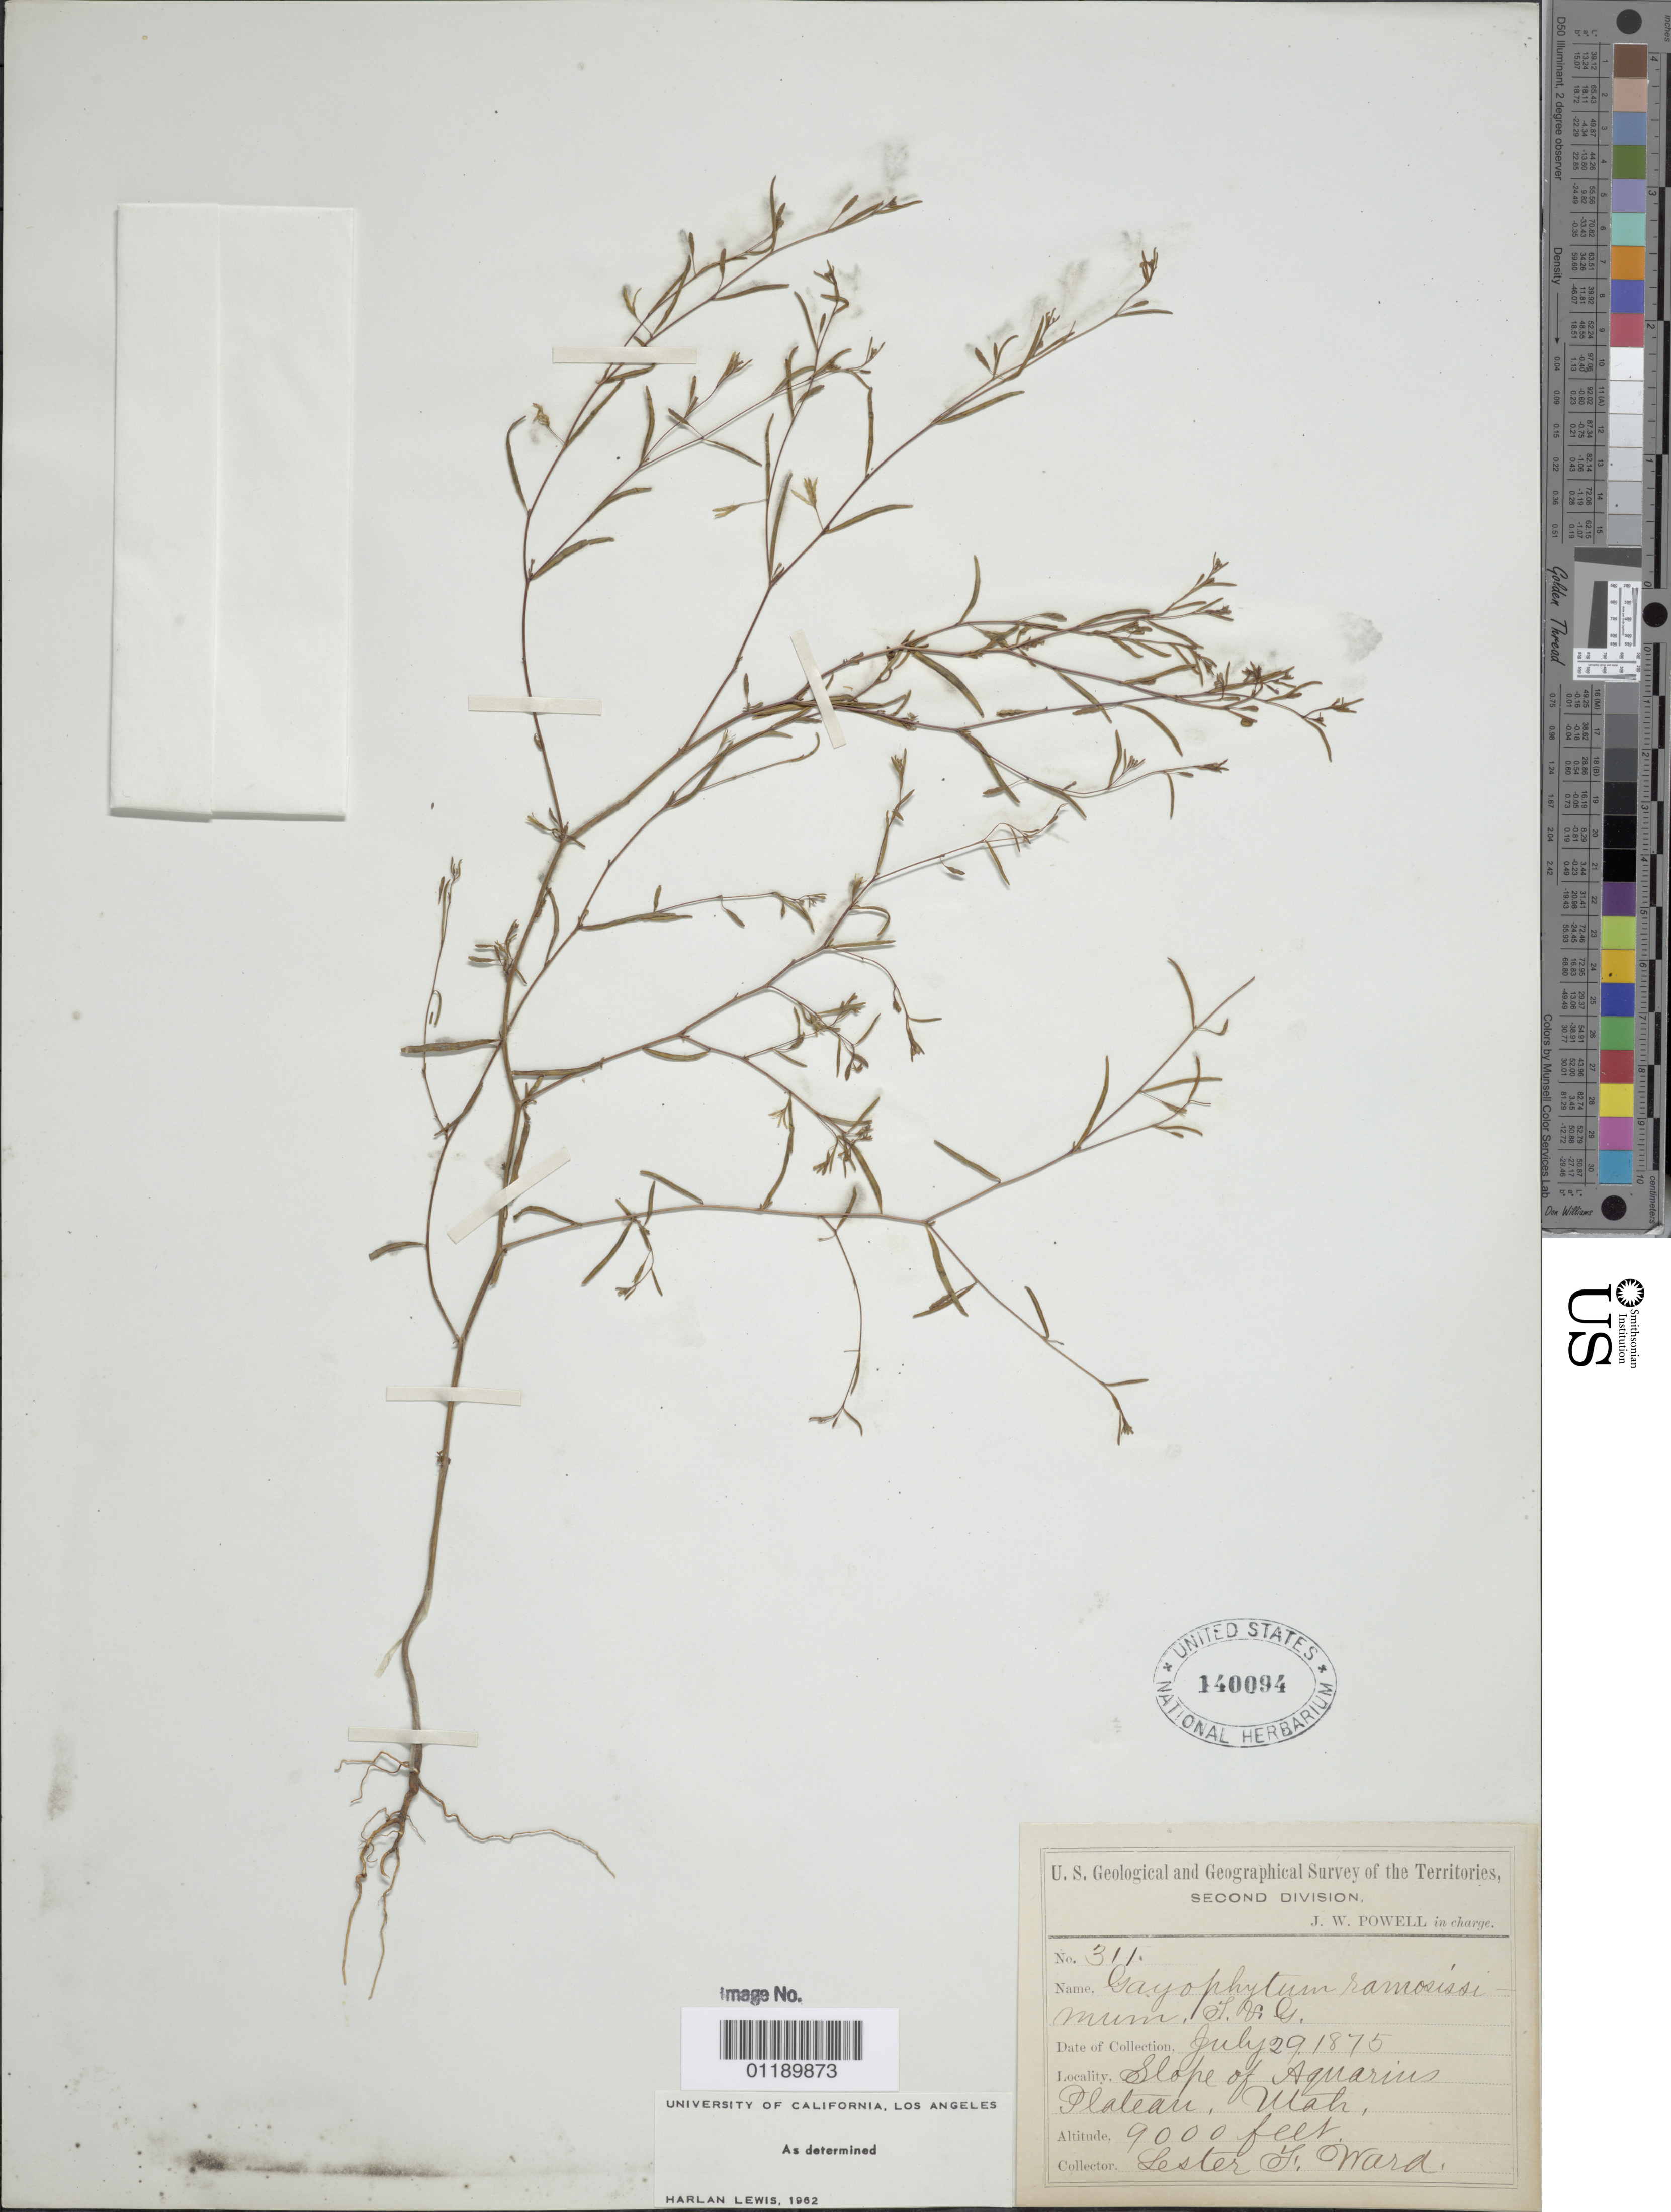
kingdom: Plantae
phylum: Tracheophyta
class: Magnoliopsida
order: Myrtales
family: Onagraceae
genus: Gayophytum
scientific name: Gayophytum ramosissimum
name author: Torr. & A. Gray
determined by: Lewis, H.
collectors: L. F. Ward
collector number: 311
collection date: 1875-07-29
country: United States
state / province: Utah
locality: Slope of Aquarius Plateau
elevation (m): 2743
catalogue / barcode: US 140094